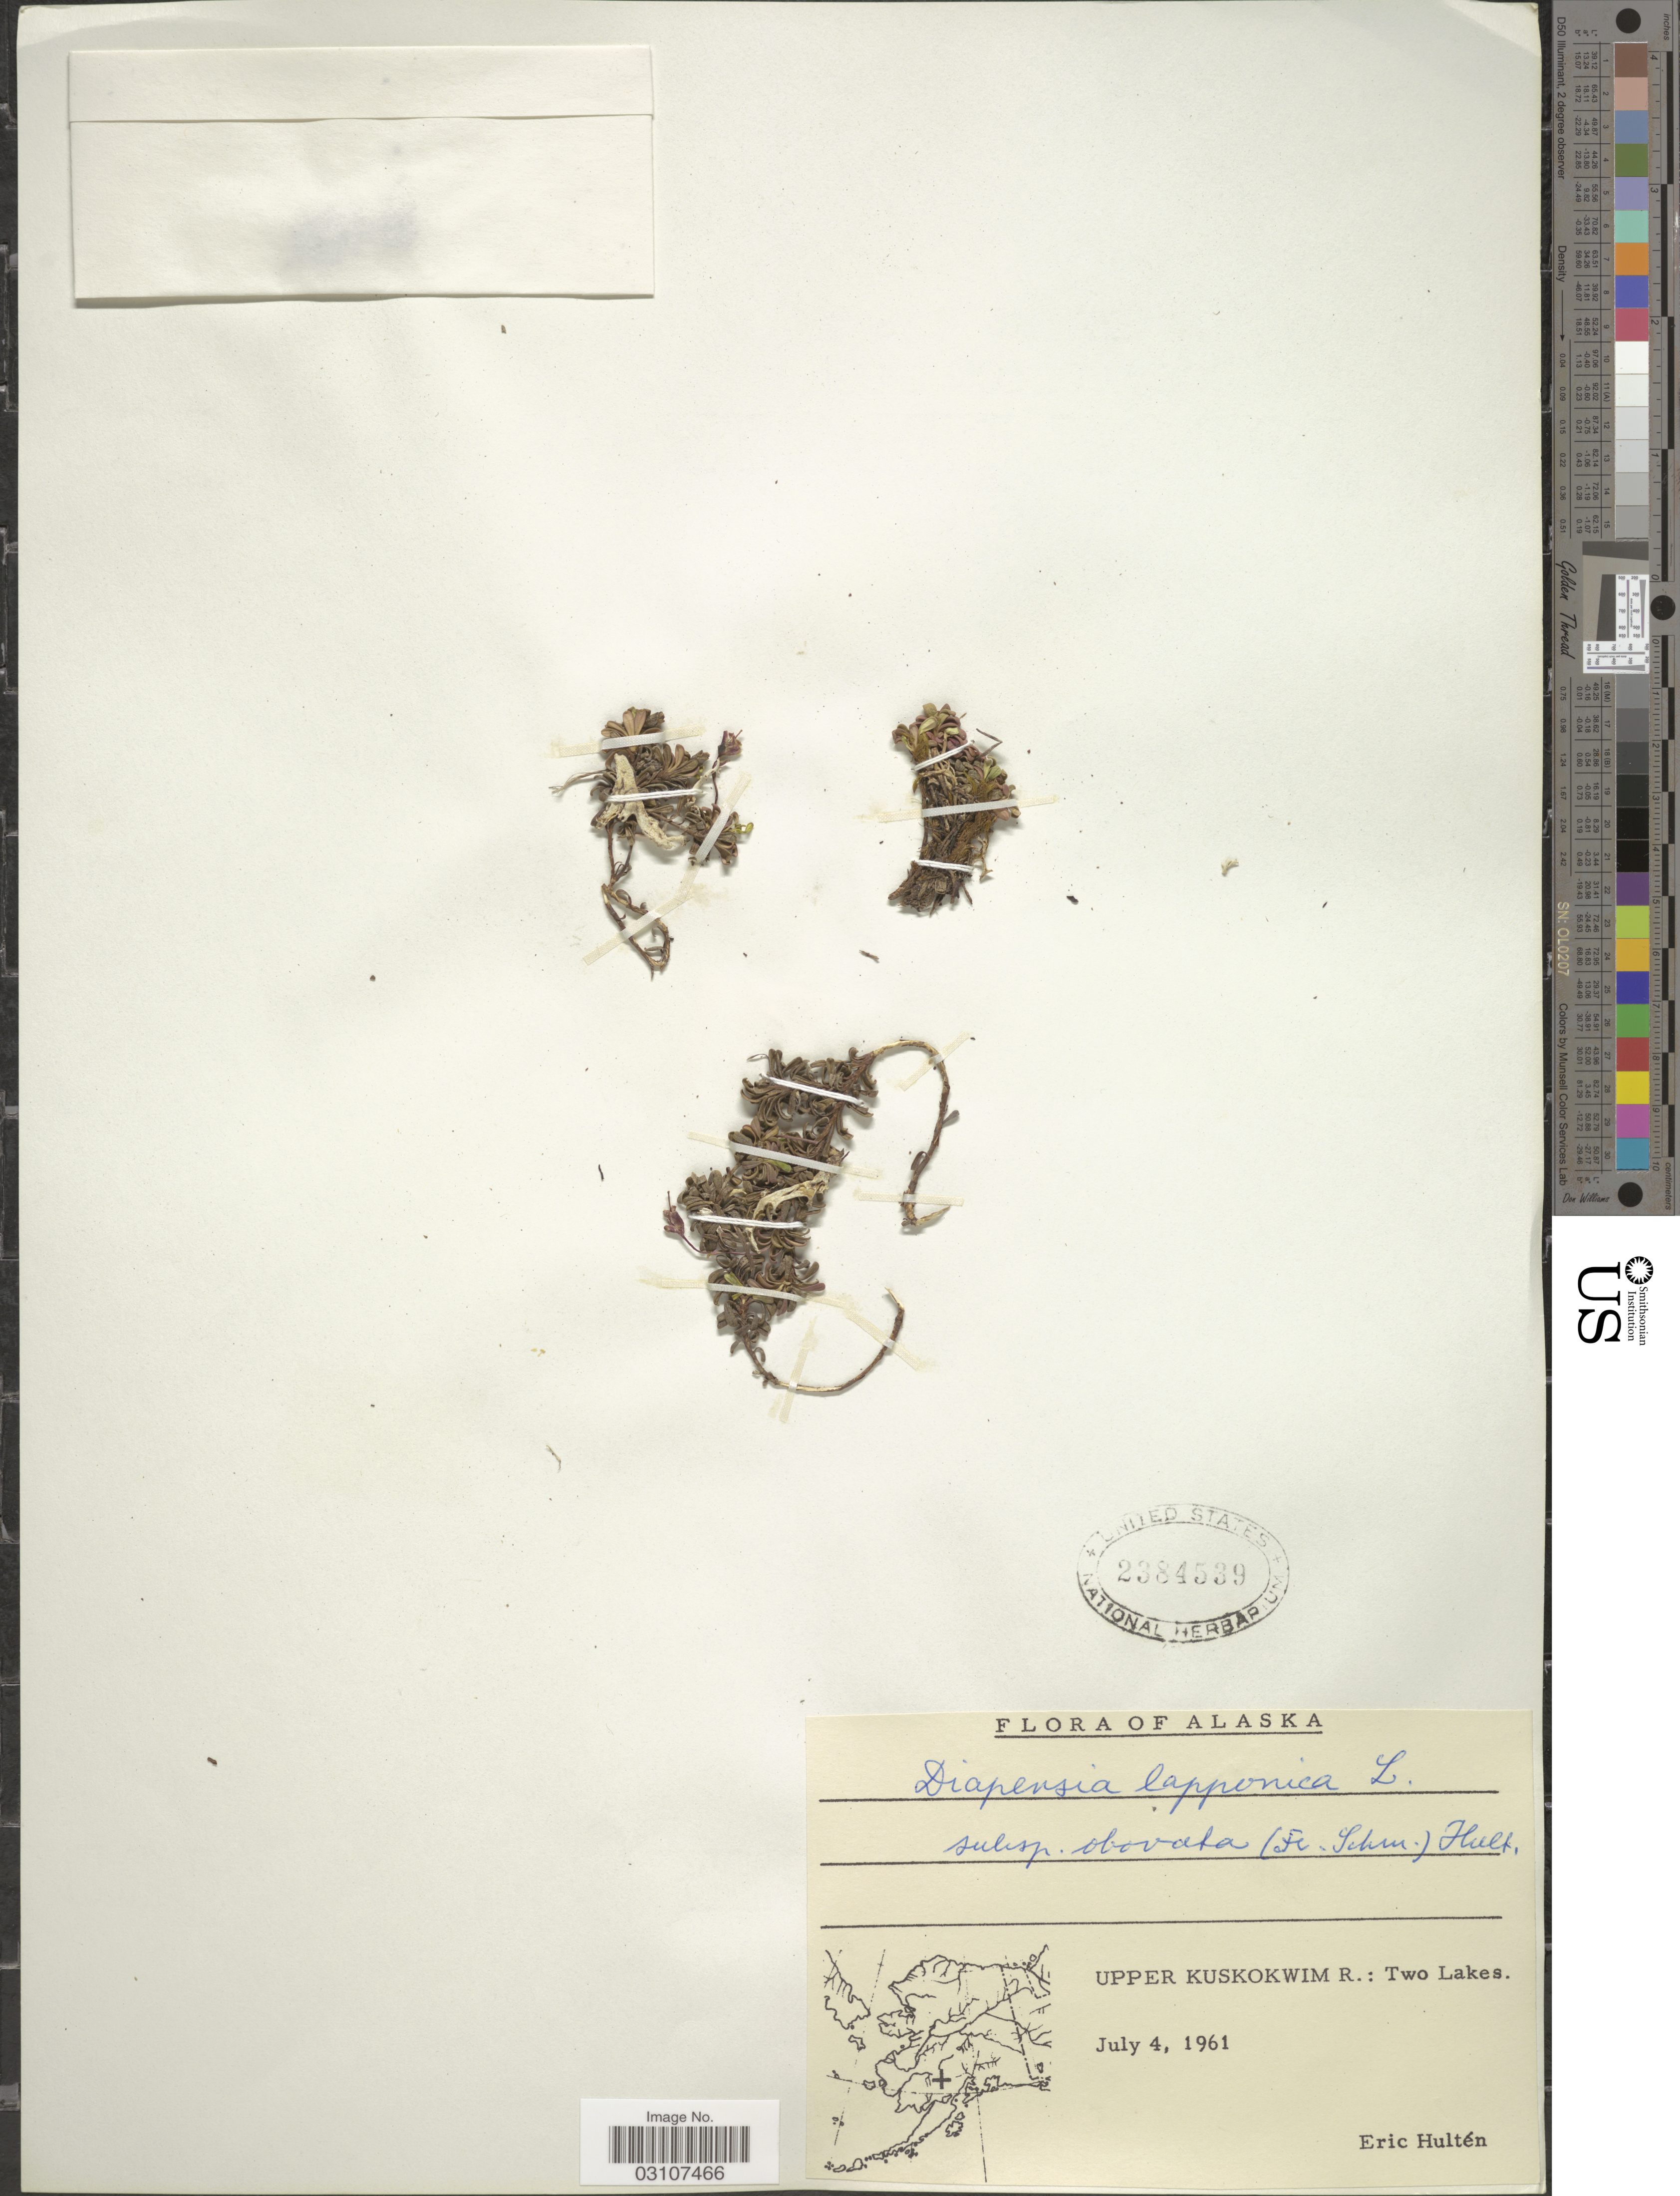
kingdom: Plantae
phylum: Tracheophyta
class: Magnoliopsida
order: Ericales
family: Diapensiaceae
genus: Diapensia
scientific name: Diapensia lapponica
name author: L.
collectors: E. G. Hultén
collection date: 1961-07-04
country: United States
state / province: Alaska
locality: Upper Kuskokwim R.: Two Lakes.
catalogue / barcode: US 2384539